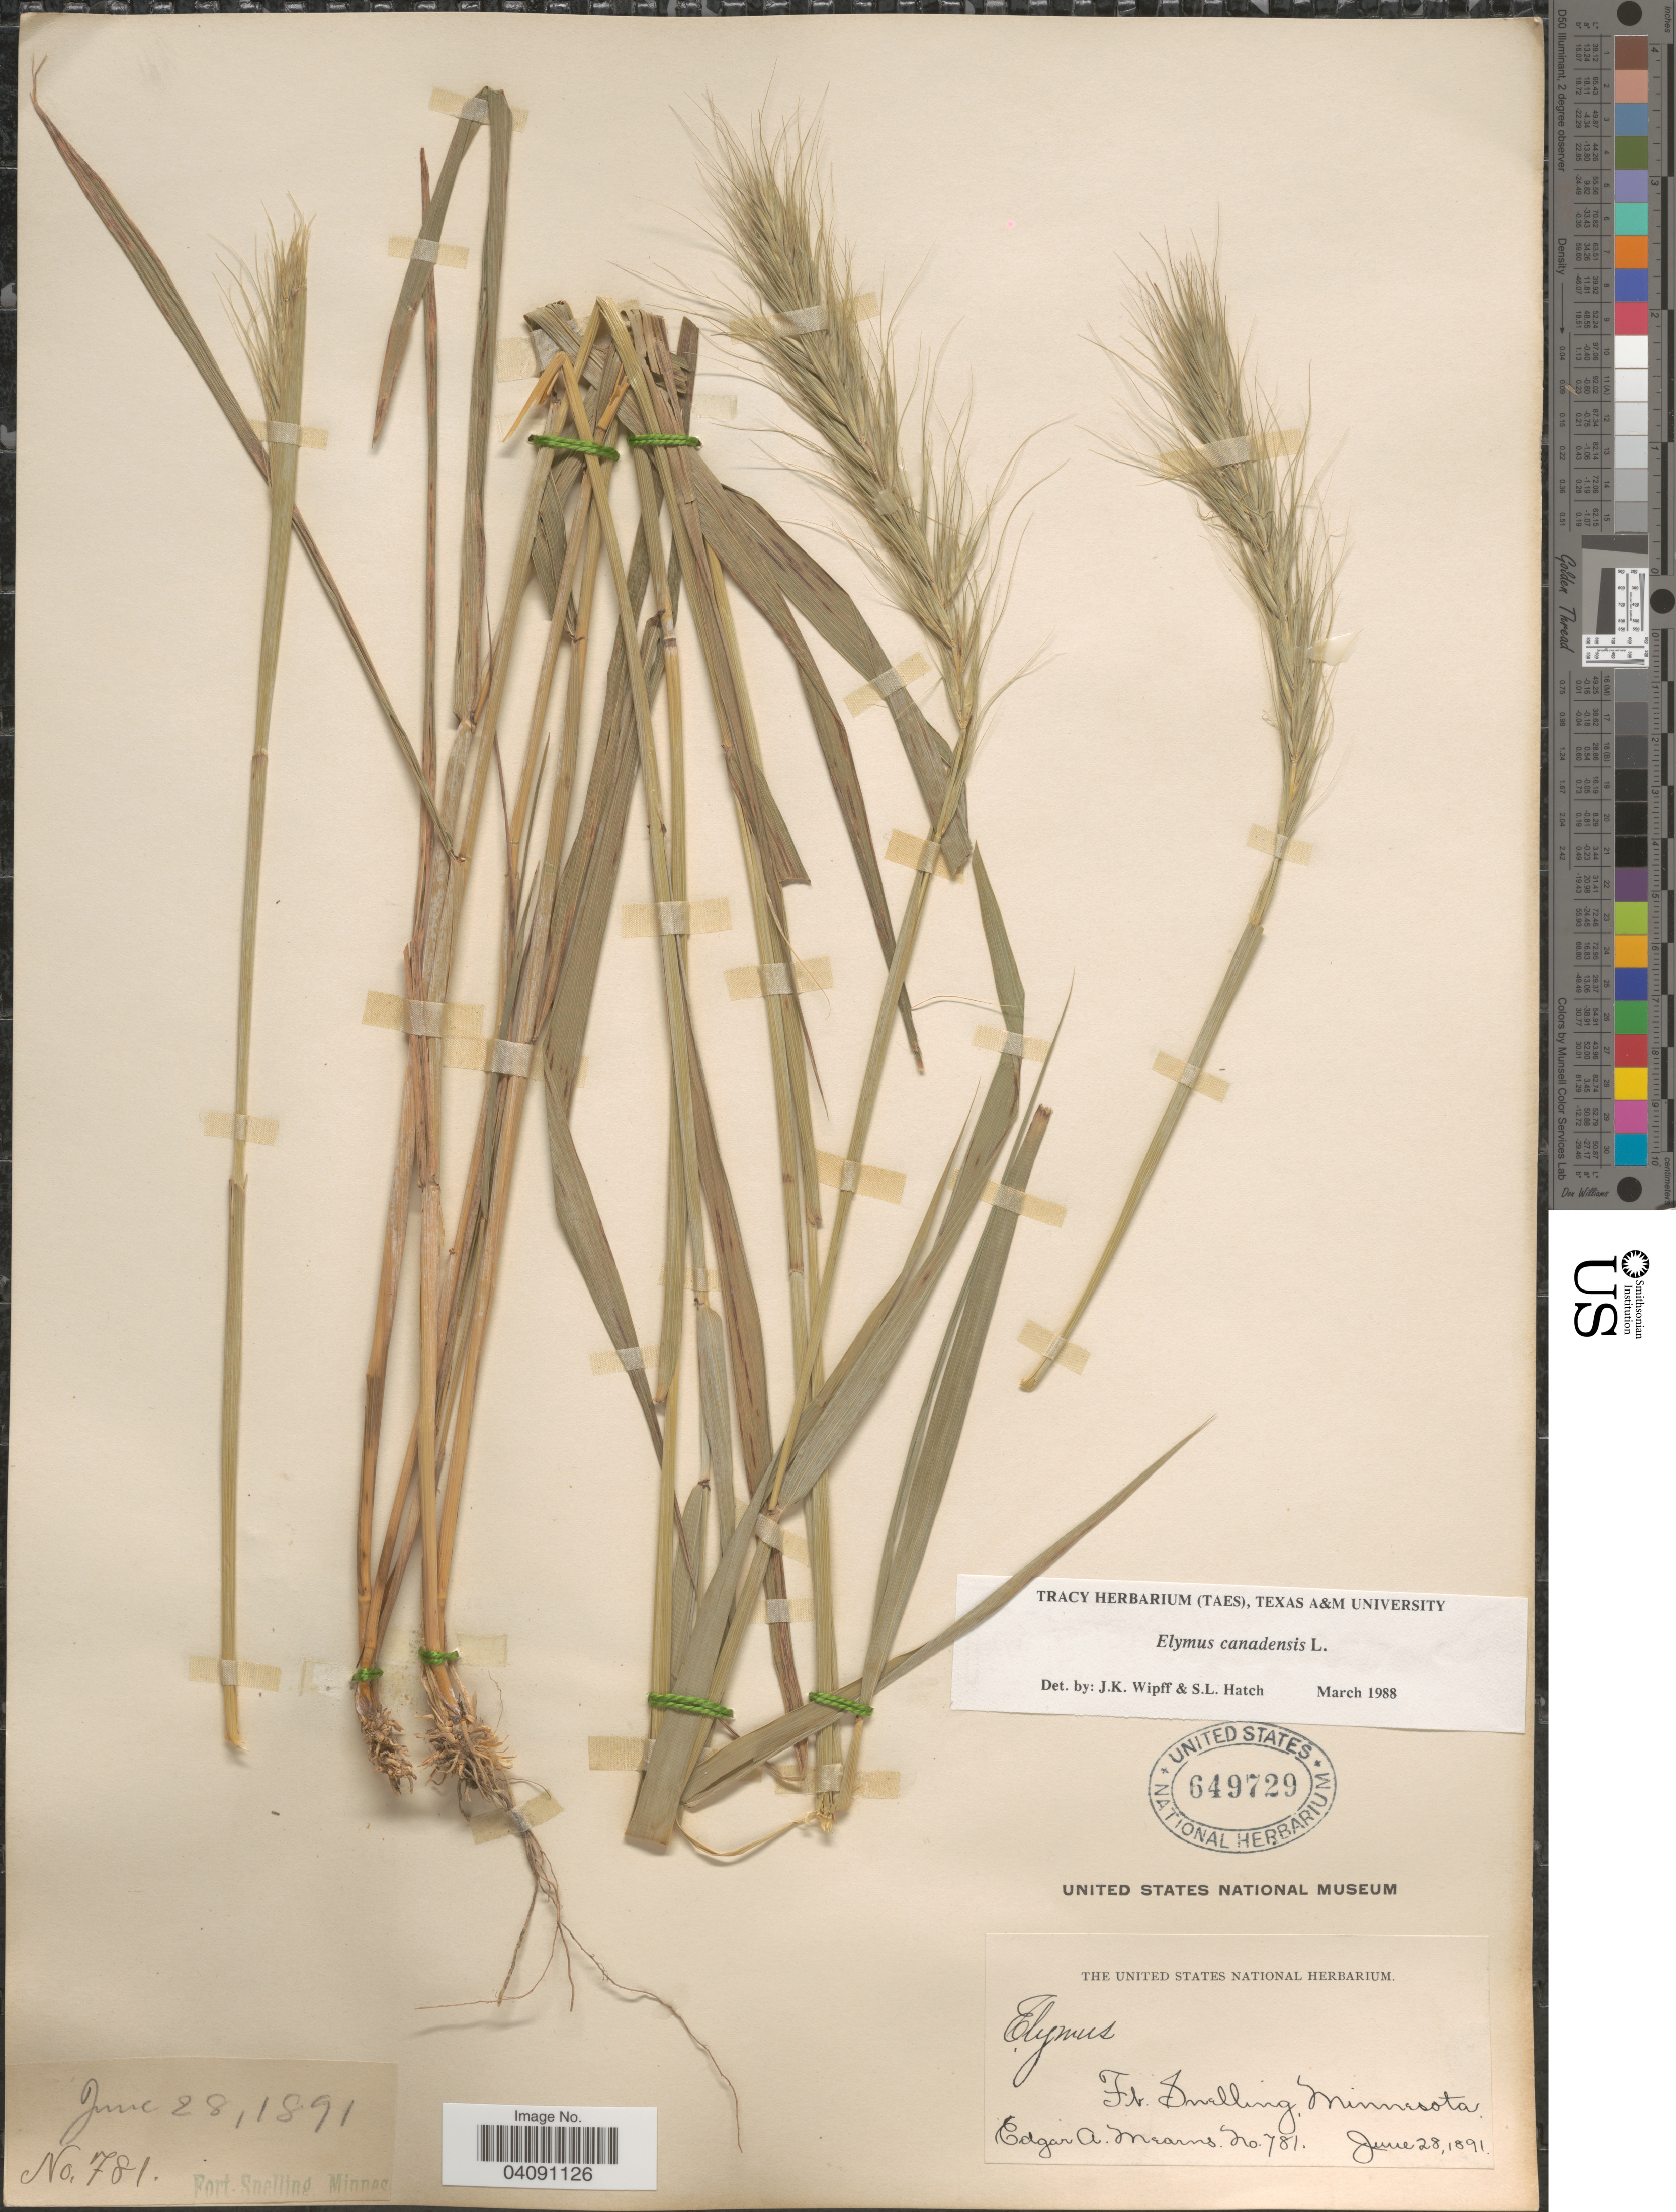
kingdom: Plantae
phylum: Tracheophyta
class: Liliopsida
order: Poales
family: Poaceae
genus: Elymus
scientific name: Elymus canadensis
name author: L.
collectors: E. A. Mearns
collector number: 781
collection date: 1891-06-28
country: United States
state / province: Minnesota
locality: Ft. Snelling.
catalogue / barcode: US 649729